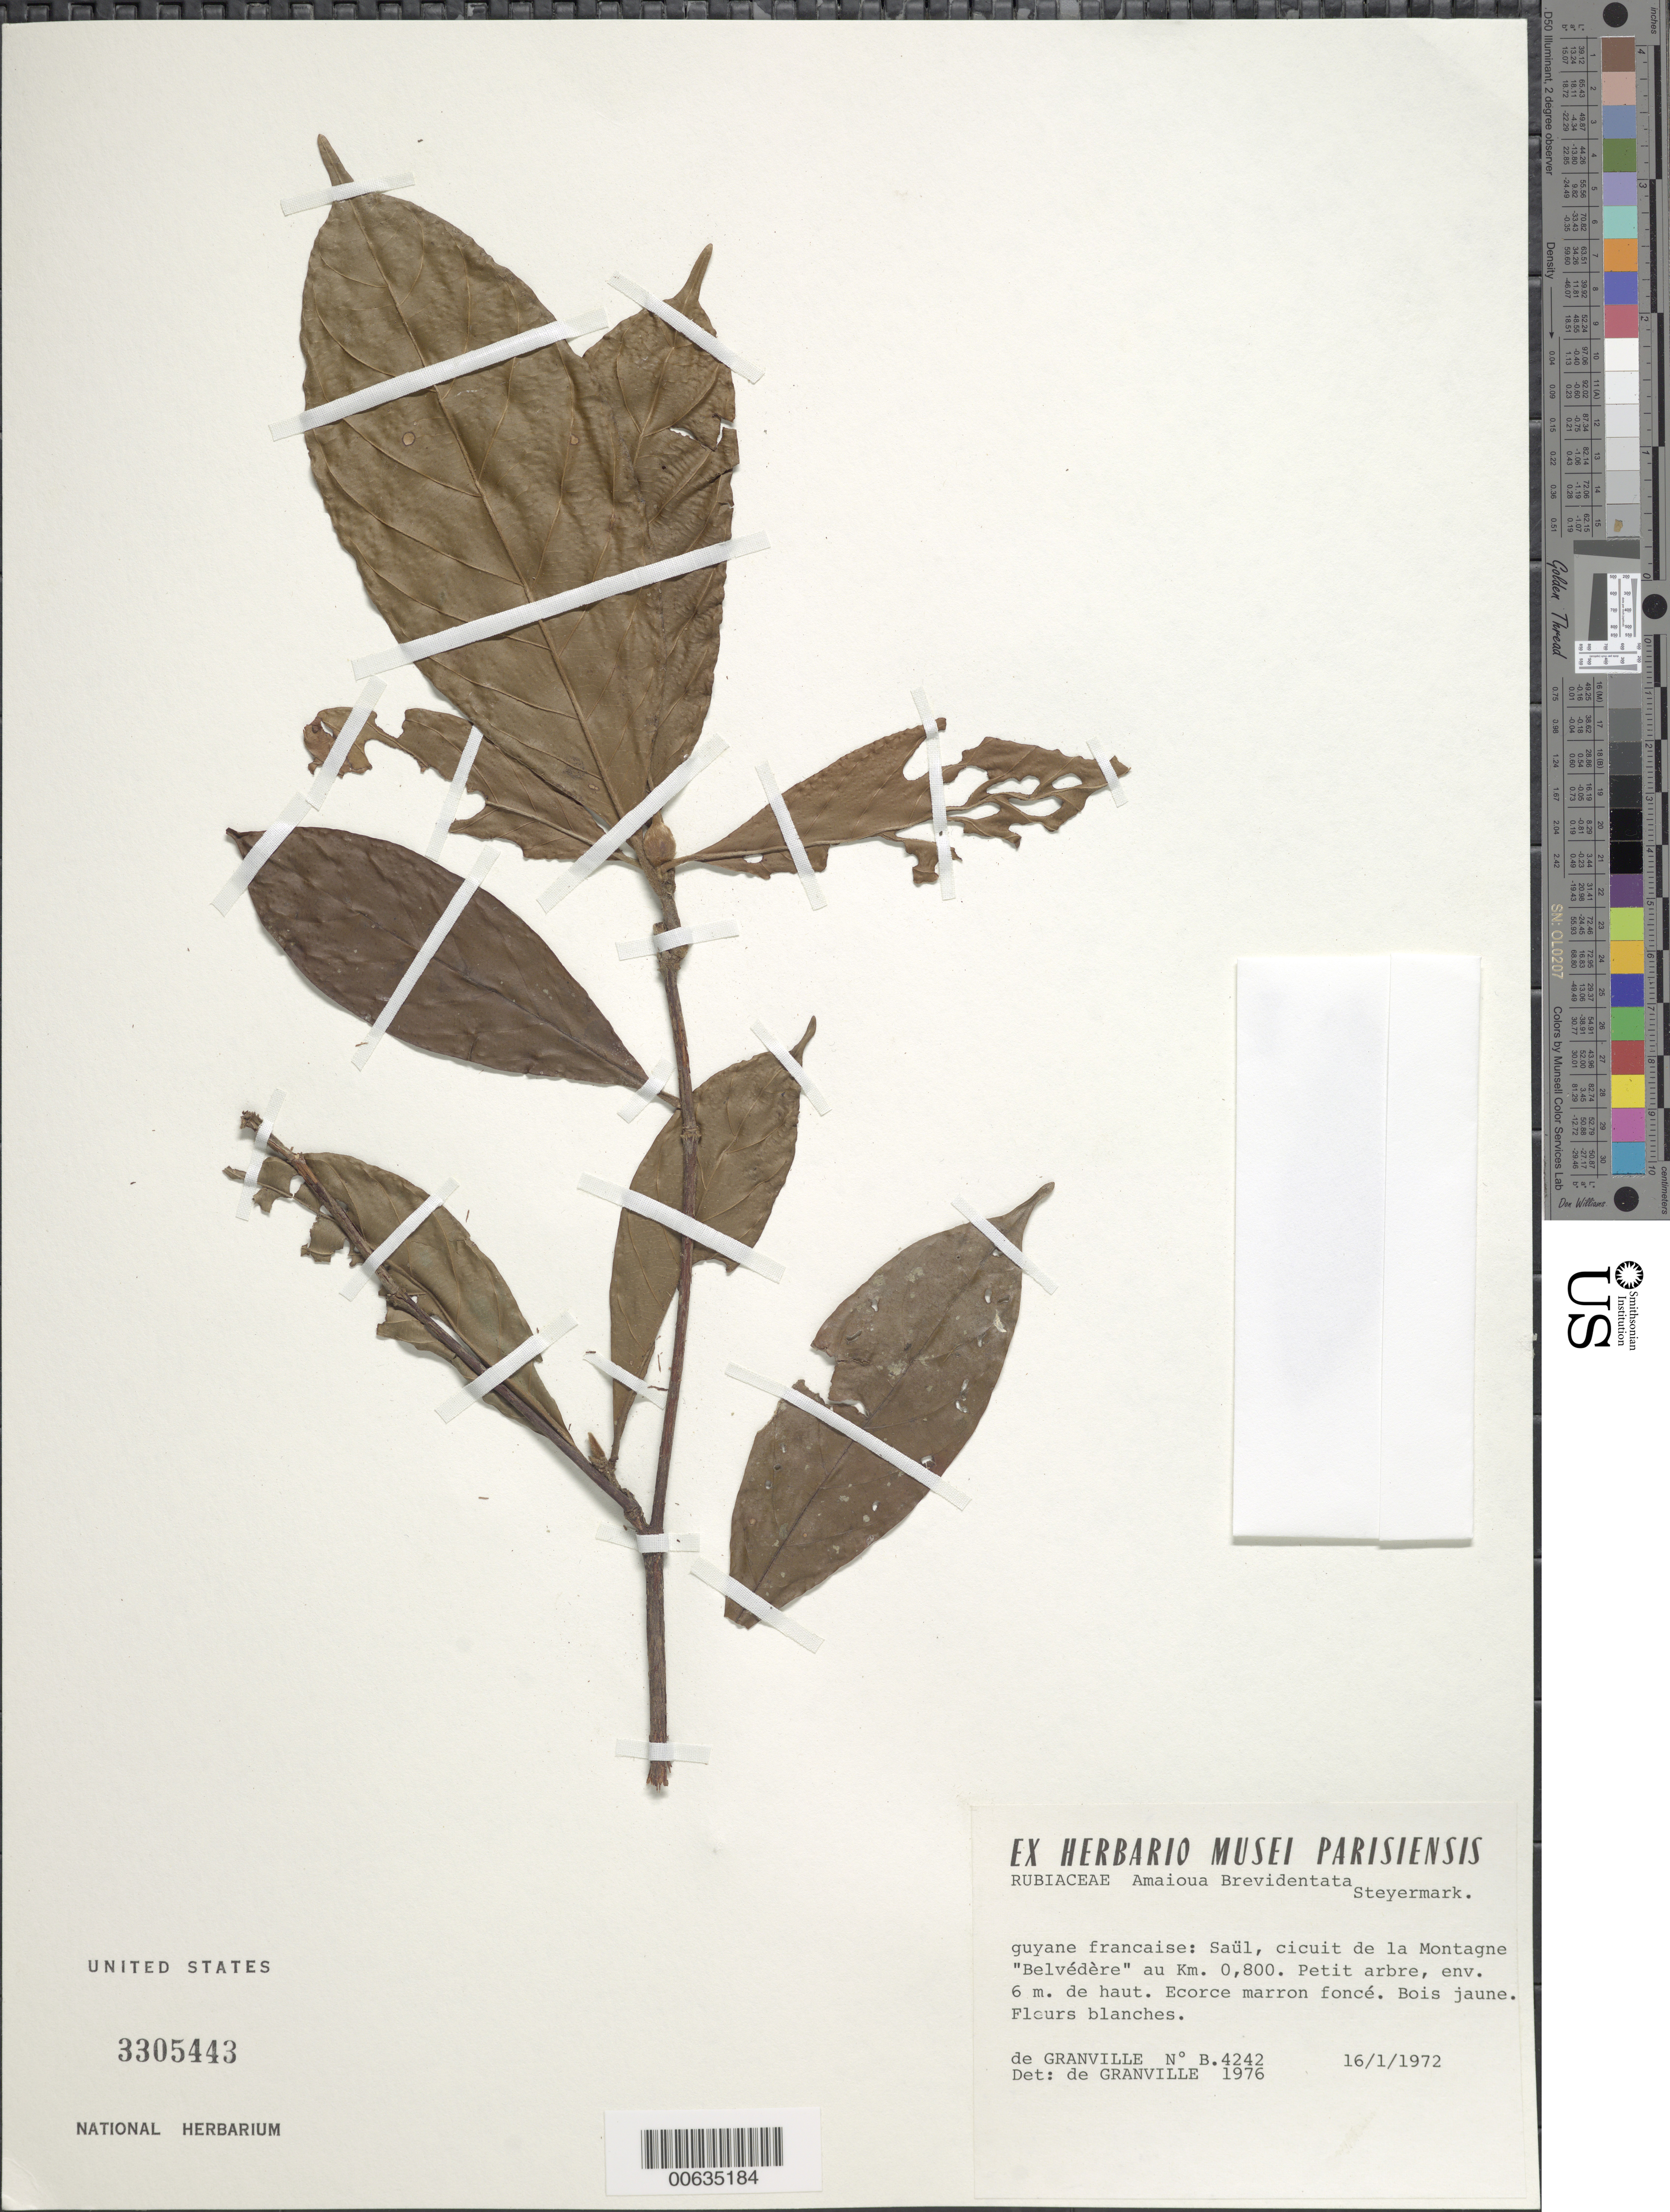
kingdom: Plantae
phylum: Tracheophyta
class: Magnoliopsida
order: Gentianales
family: Rubiaceae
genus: Amaioua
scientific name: Amaioua brevidentata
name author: Steyerm.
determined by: Granville, J. J. de, (CAY), Institut de Recherche pour le Developpement (IRD) (FRENCH GUIANA)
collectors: J.-J. de Granville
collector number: B 4242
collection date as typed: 16-Jan-72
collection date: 1972-01-16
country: French Guiana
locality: Saül, circuit de la Montagne "Belvédère" au km 0.80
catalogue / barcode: US 3305443